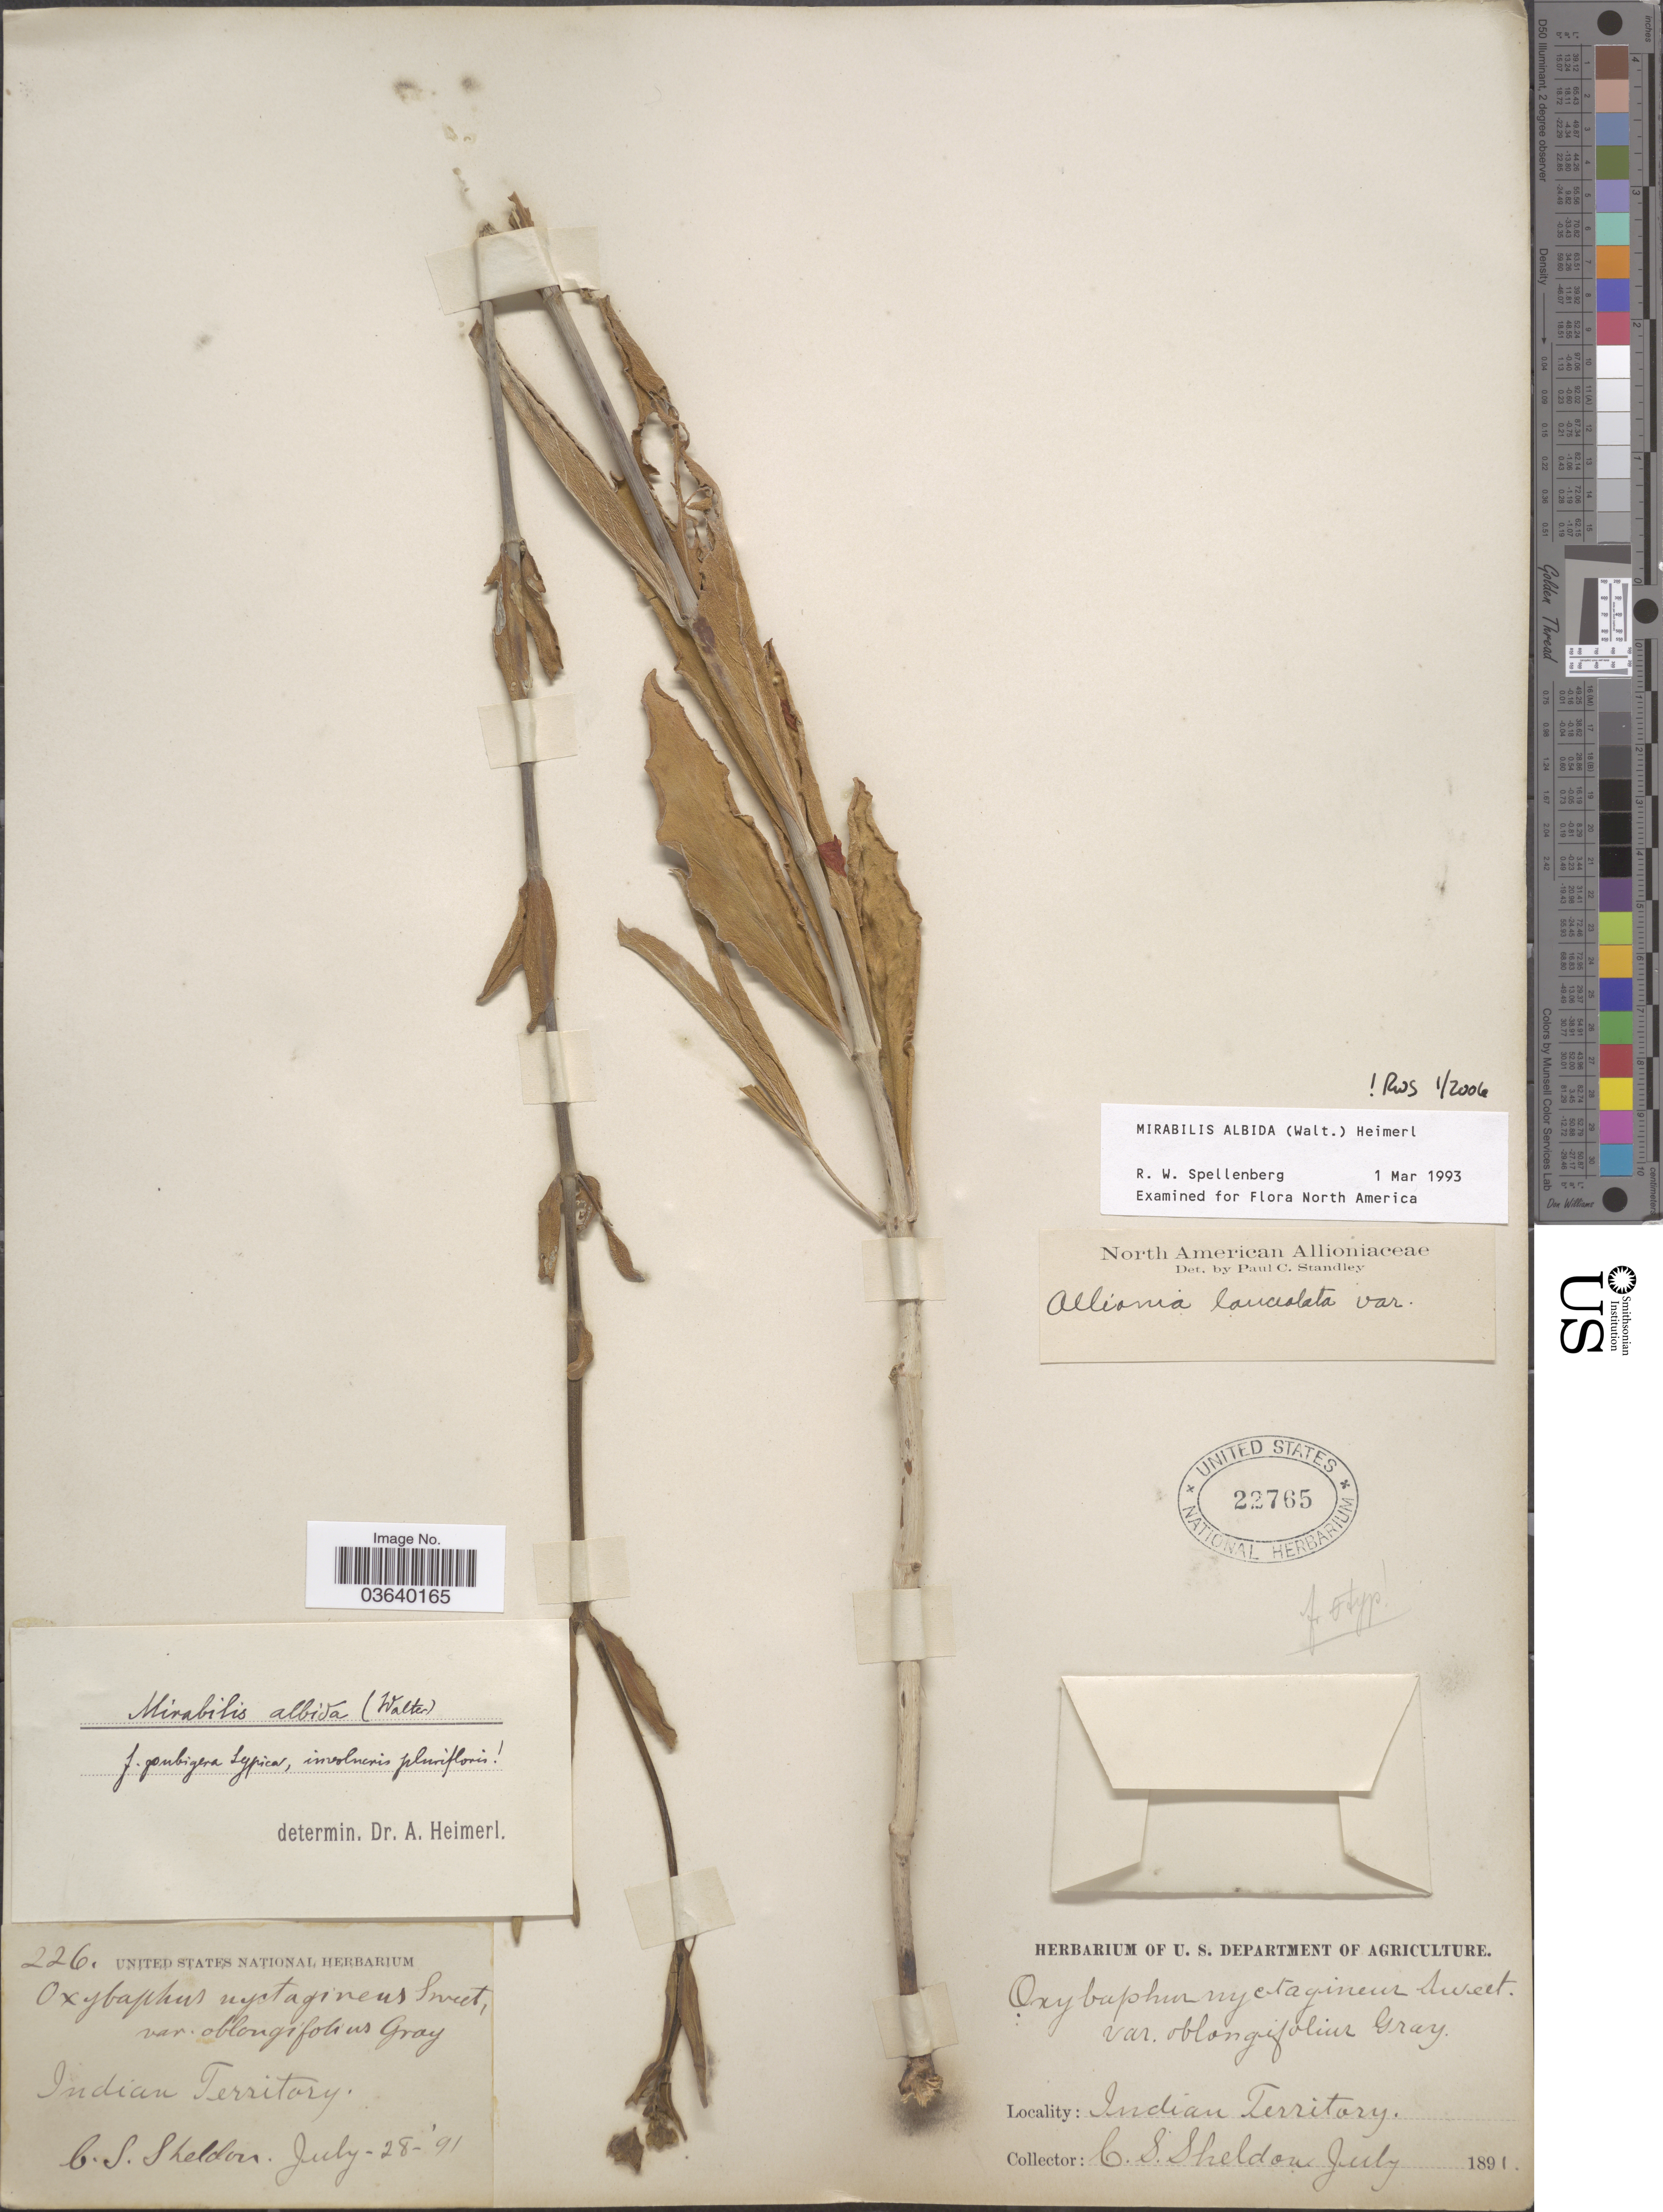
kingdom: Plantae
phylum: Tracheophyta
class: Magnoliopsida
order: Caryophyllales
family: Nyctaginaceae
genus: Mirabilis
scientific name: Mirabilis albida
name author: (Walter) Heimerl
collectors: C. S. Sheldon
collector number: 226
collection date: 1891-07-28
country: United States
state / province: Oklahoma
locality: Indian Territory.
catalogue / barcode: US 22765